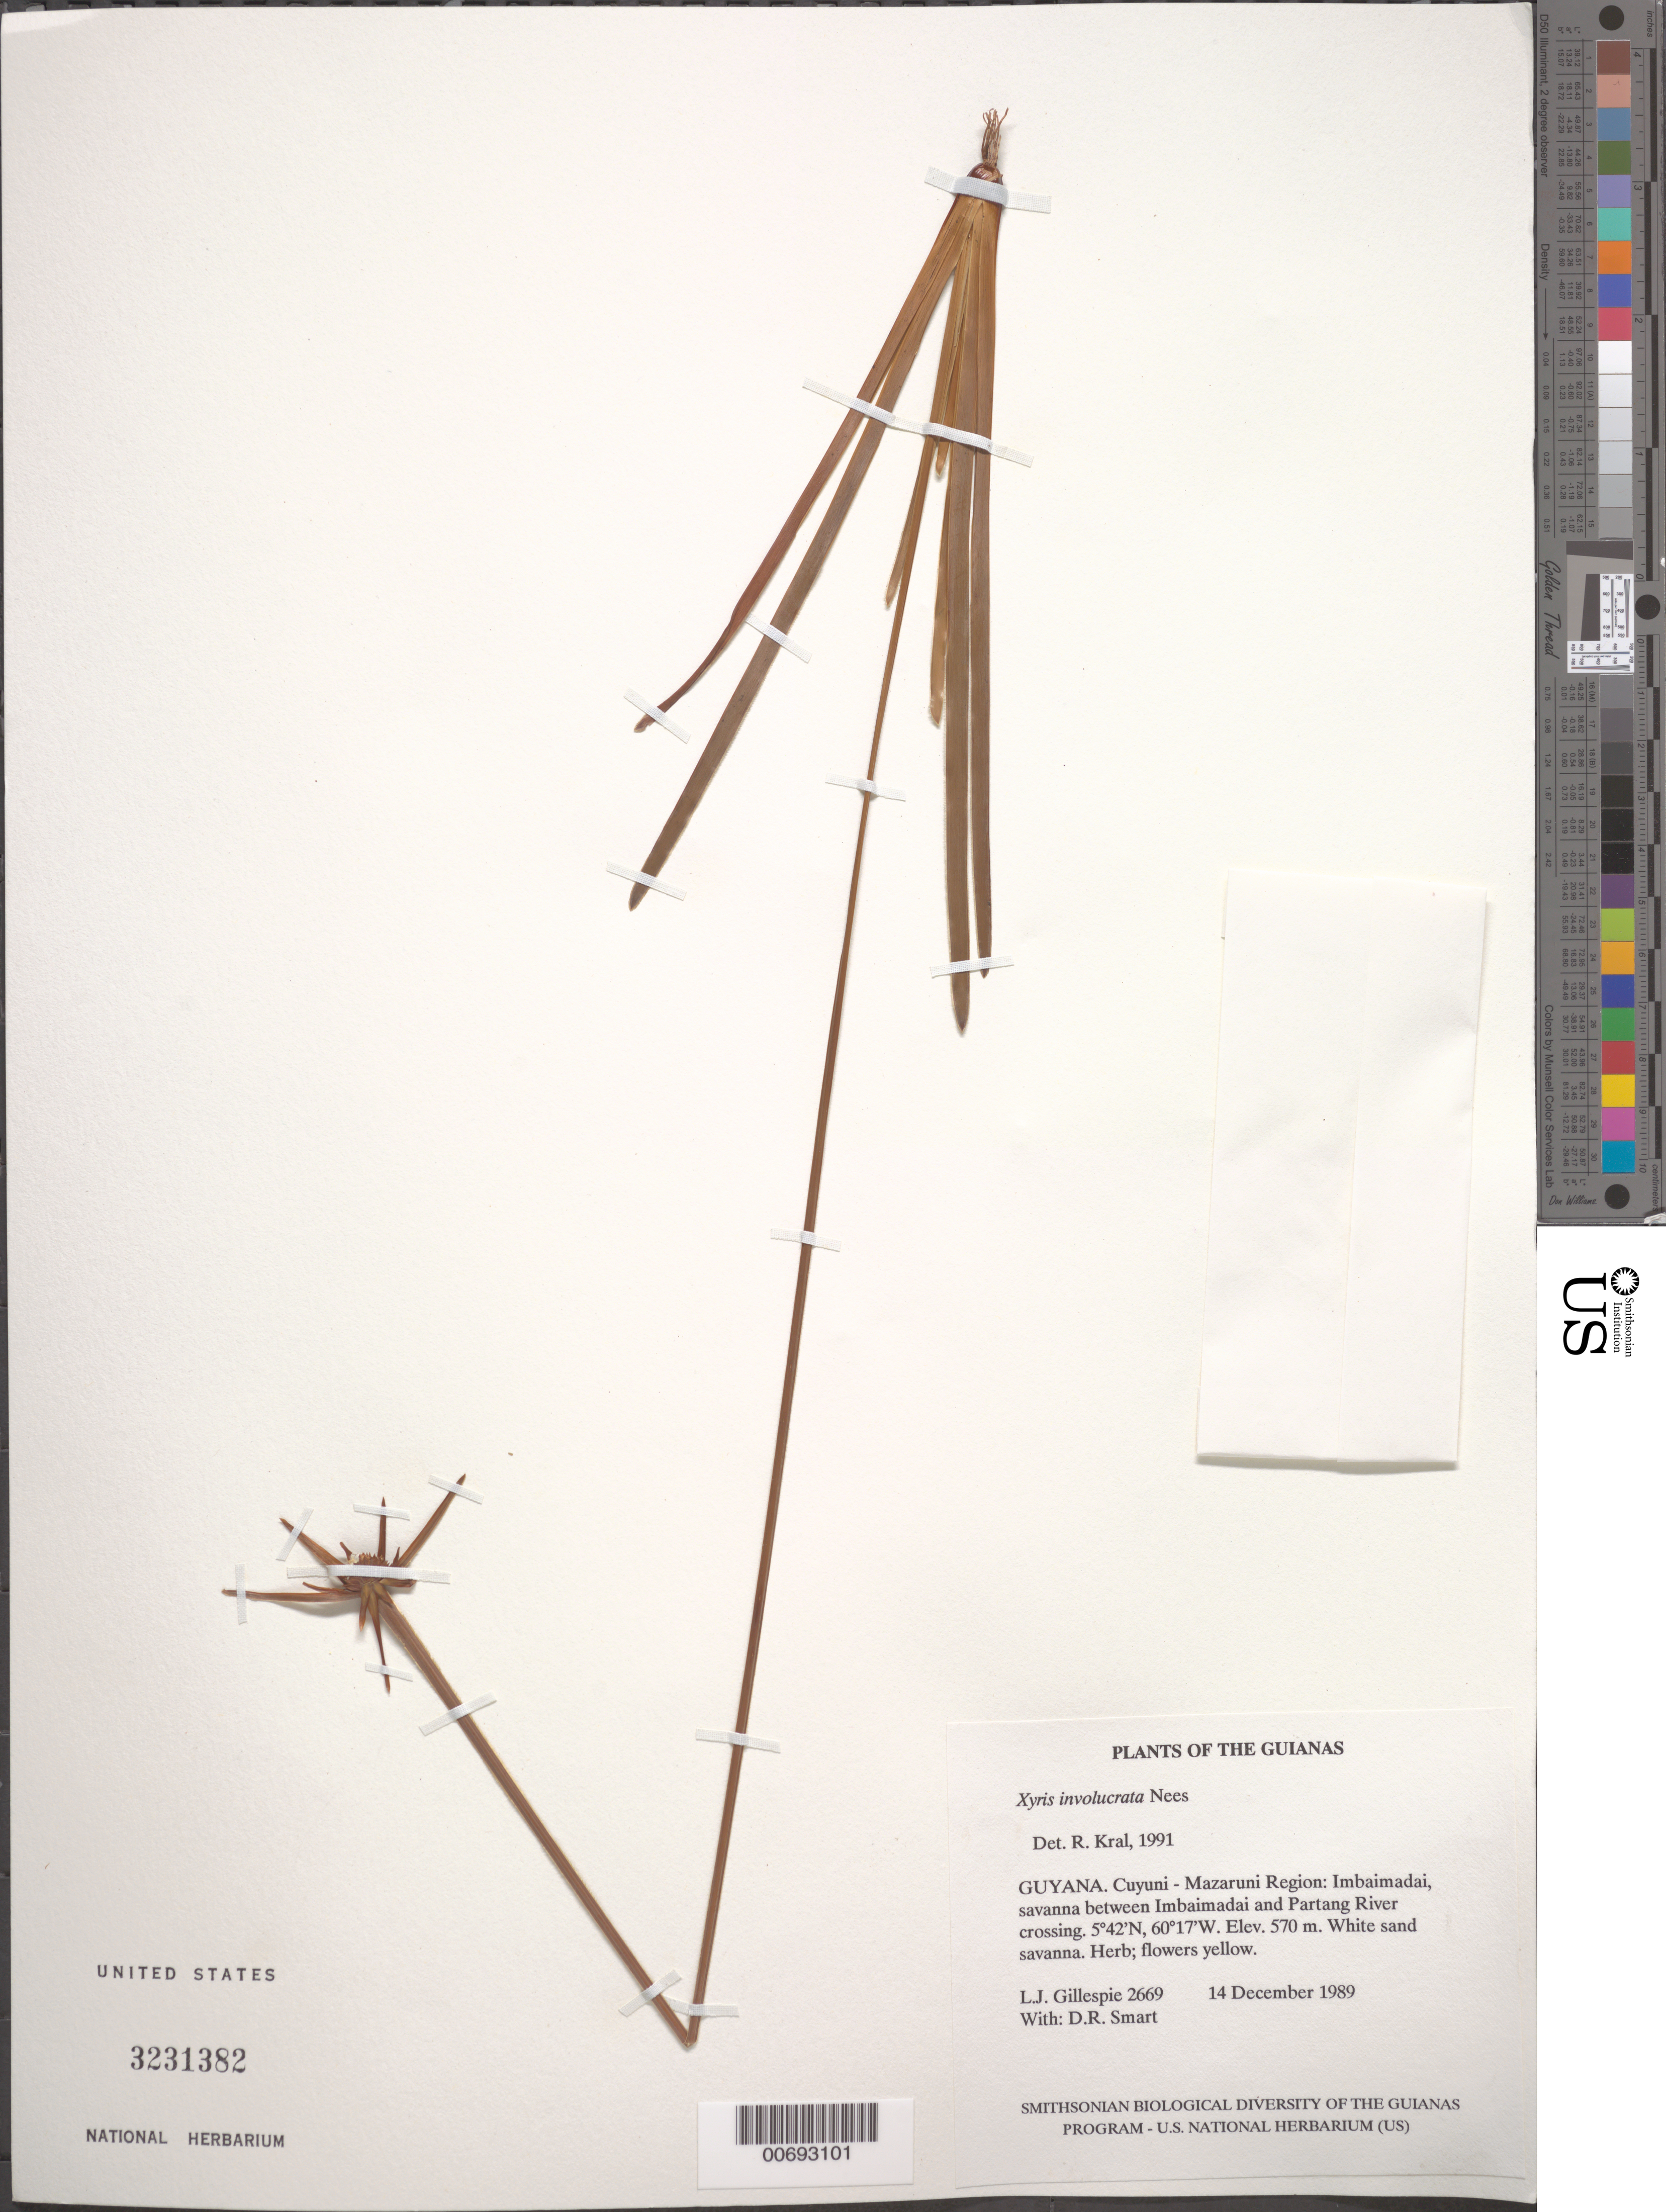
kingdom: Plantae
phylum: Tracheophyta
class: Liliopsida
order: Poales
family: Xyridaceae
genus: Xyris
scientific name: Xyris involucrata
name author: Nees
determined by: Kral, Robert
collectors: L. J. Gillespie & D. R. Smart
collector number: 2669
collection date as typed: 14 December 1989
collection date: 1989-12-14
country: Guyana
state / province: Cuyuni-Mazaruni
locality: Imbaimadai, between Imbaimadai and Partang River crossing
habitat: White sand savanna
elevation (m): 570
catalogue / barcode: US 3231382